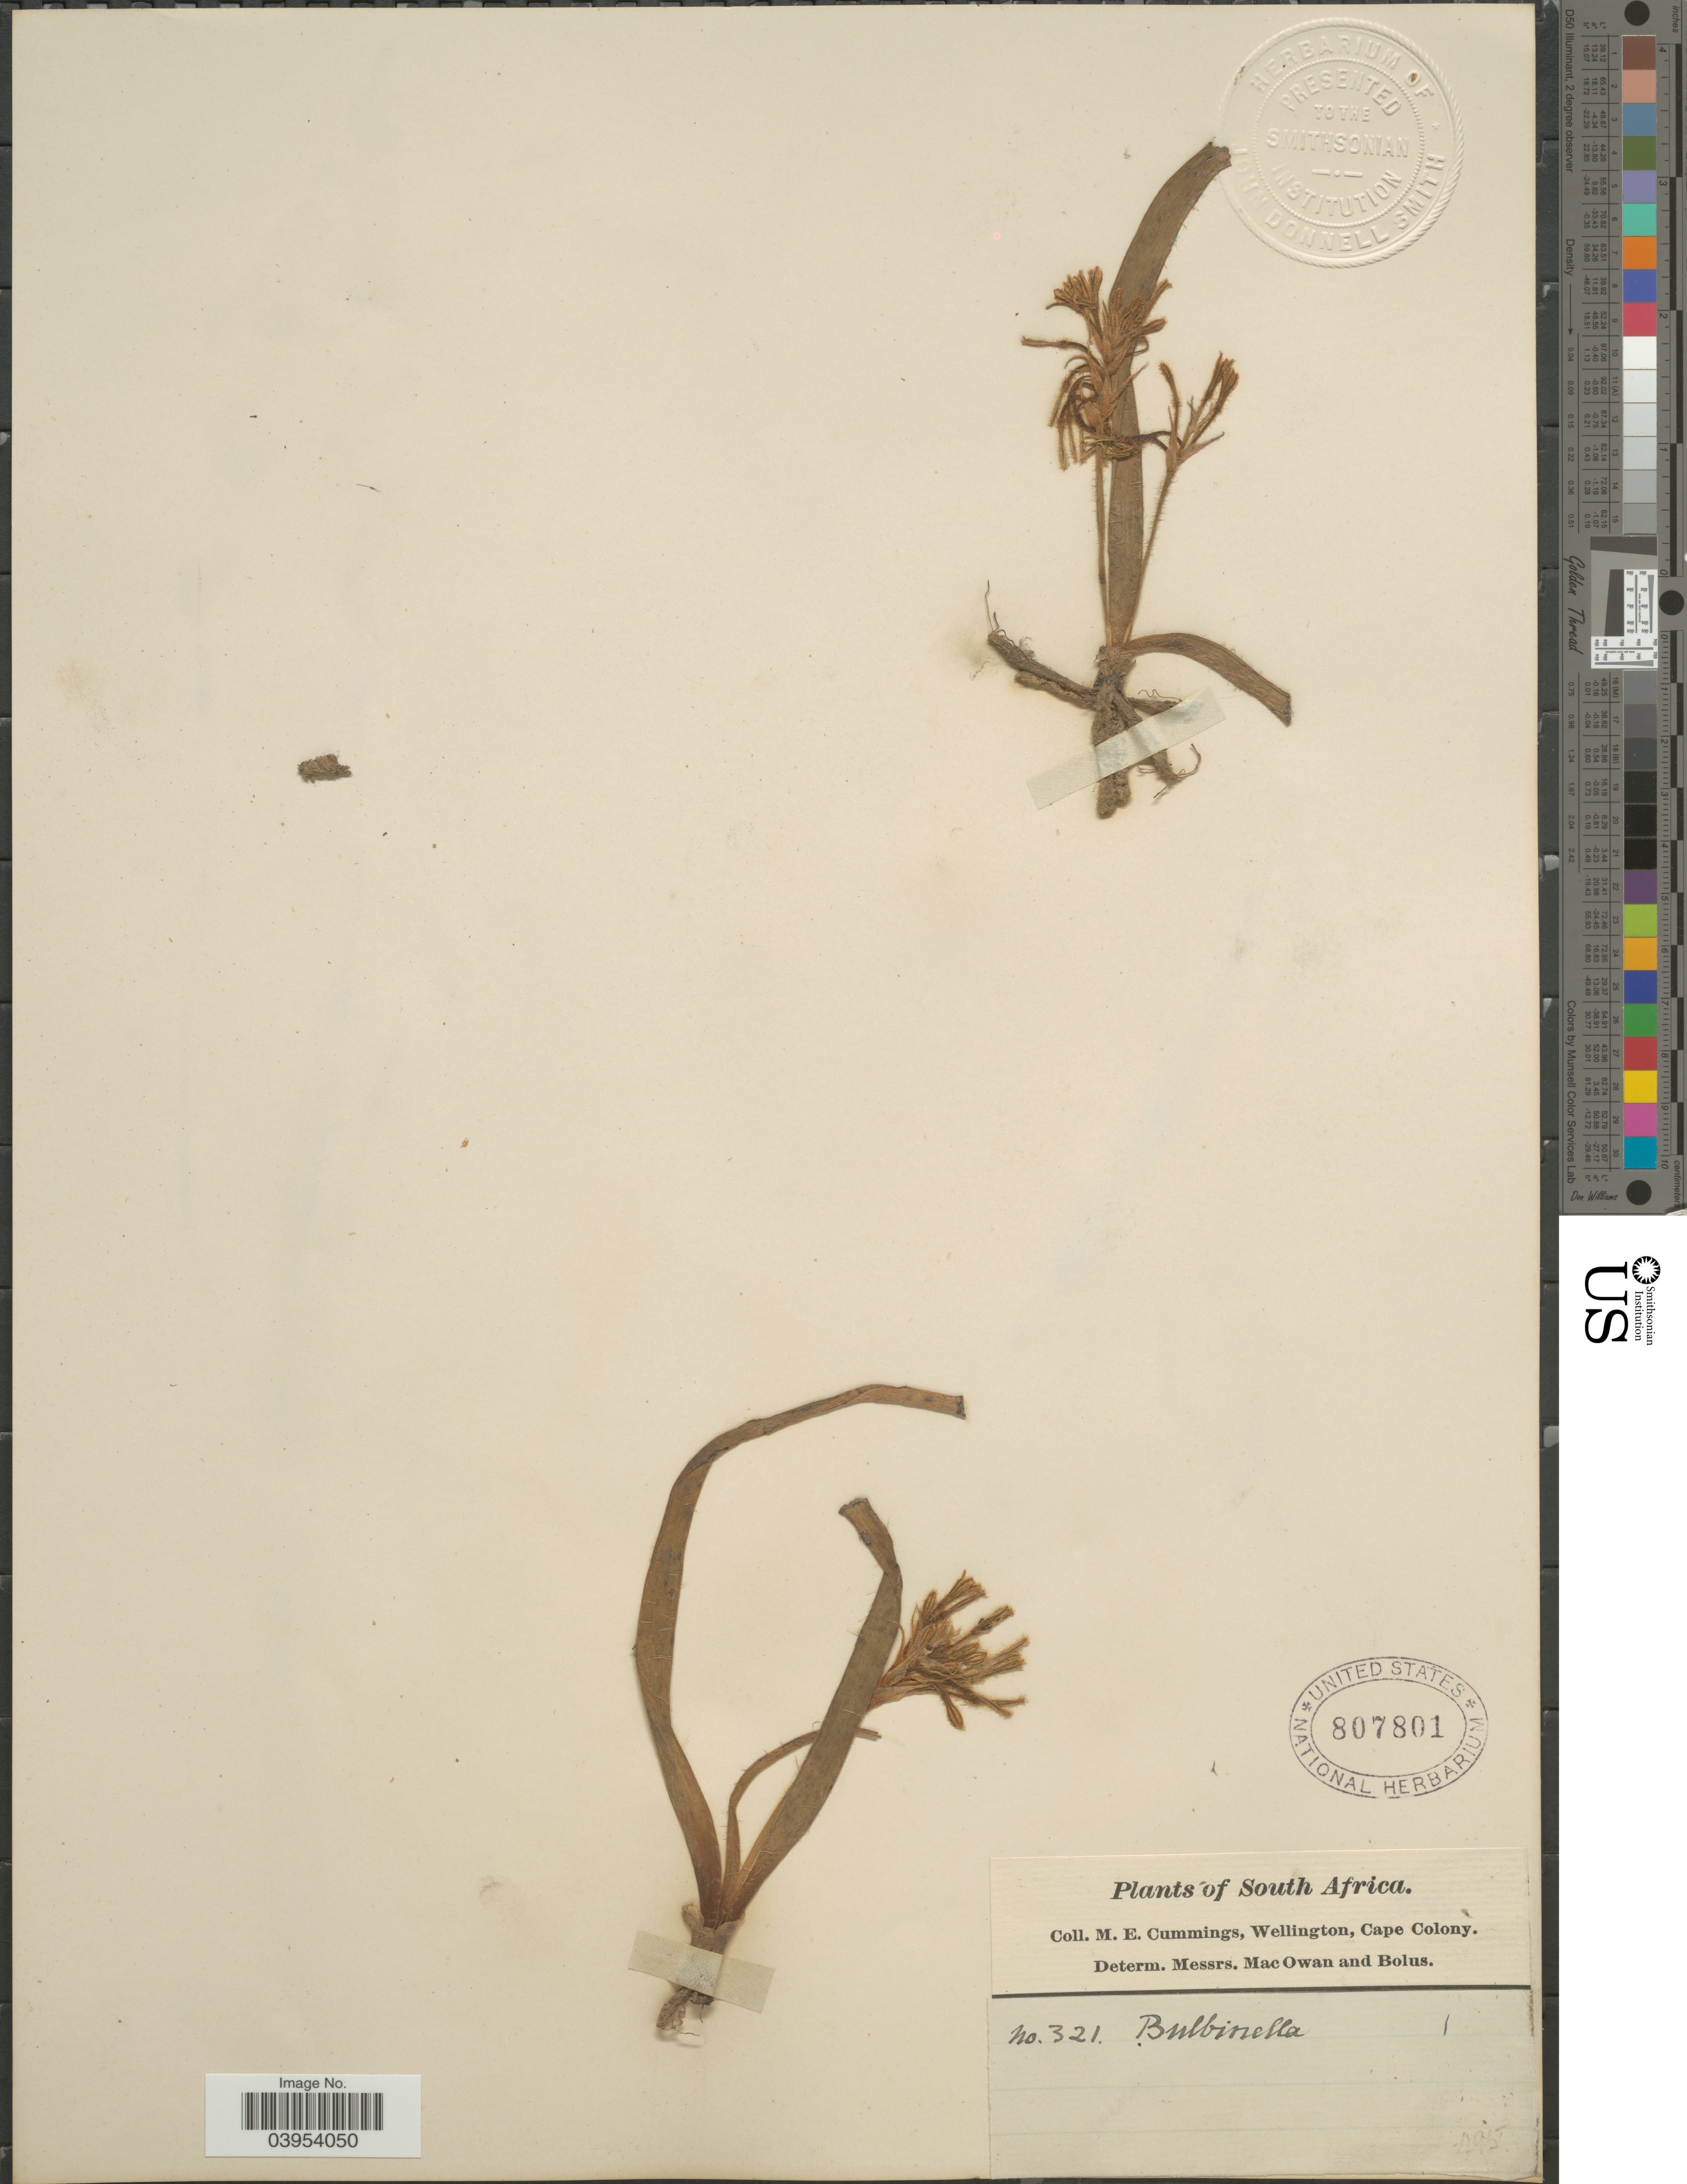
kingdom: Plantae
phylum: Tracheophyta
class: Liliopsida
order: Asparagales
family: Asphodelaceae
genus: Bulbinella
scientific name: Bulbinella sp.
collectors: M. E. Cummings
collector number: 321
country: South Africa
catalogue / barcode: US 807801